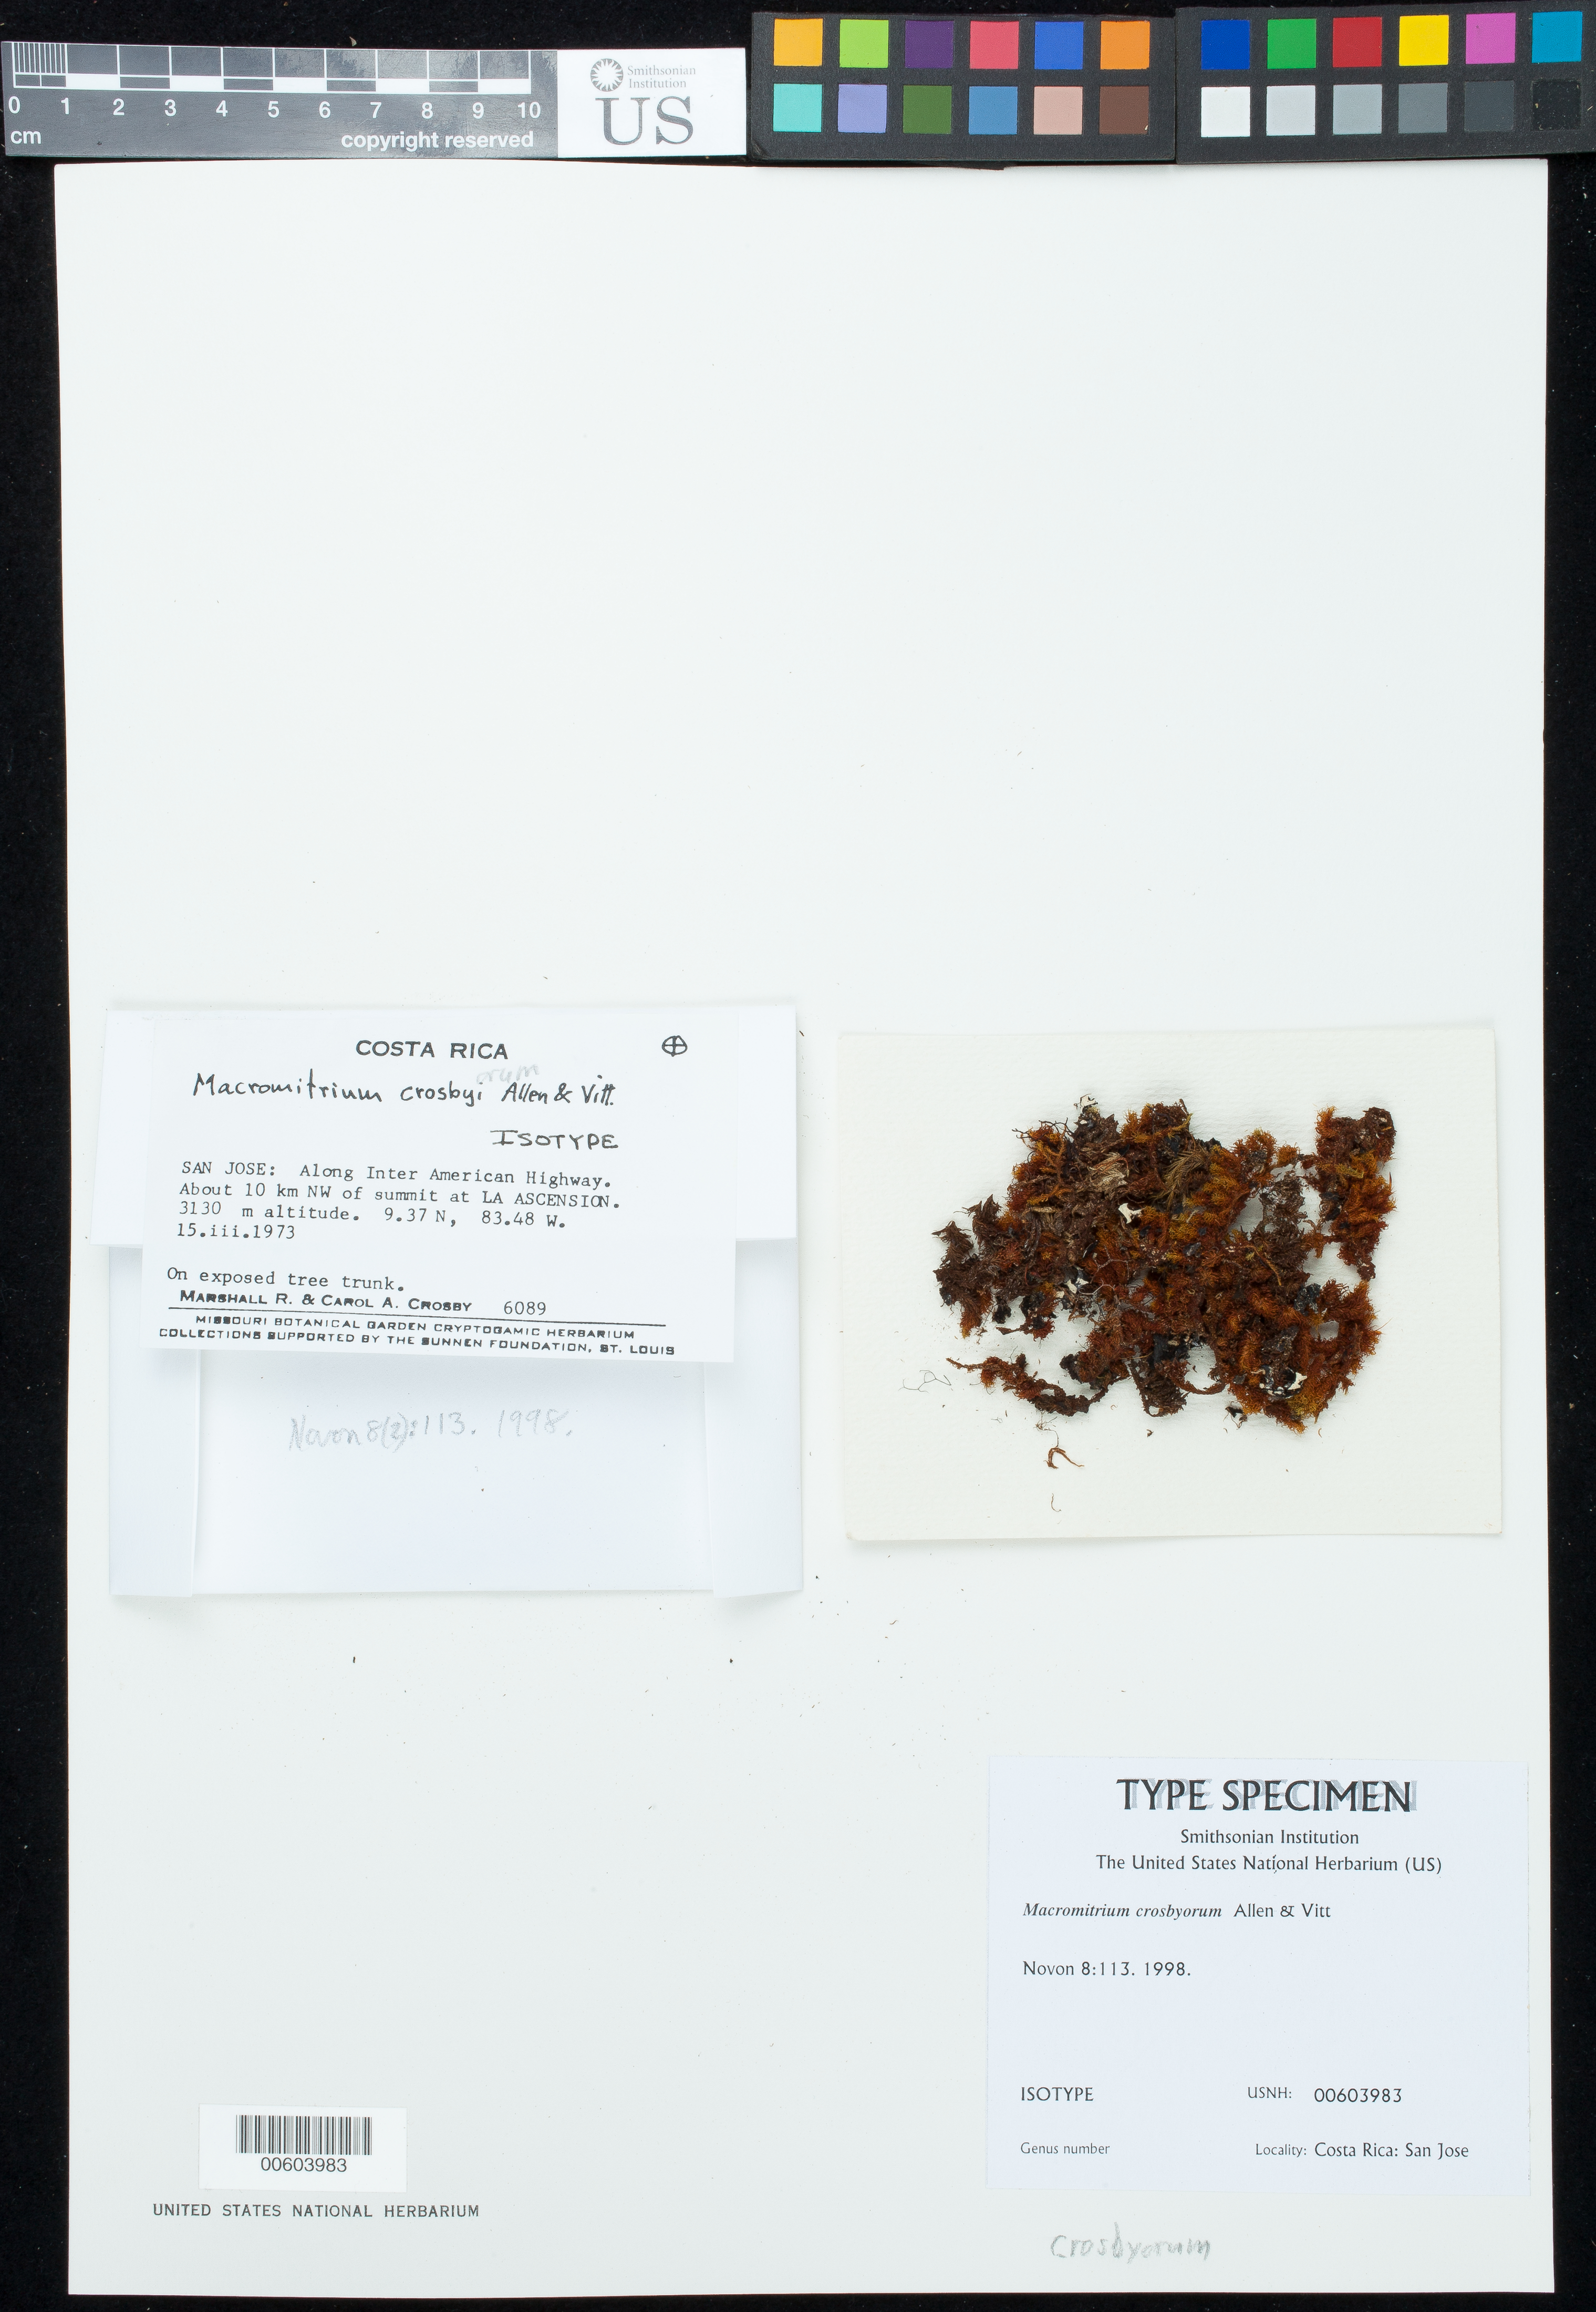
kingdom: Plantae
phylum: Bryophyta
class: Bryopsida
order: Orthotrichales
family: Orthotrichaceae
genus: Macromitrium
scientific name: Macromitrium crosbyorum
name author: B.H. Allen & Vitt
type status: Isotype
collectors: M. R. Crosby & C. A. Crosby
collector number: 6089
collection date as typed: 15 Mar 1973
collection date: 1973-03-15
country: Costa Rica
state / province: San José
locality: Along Inter-American Highway, ca. 10 mi NW of summit at La Ascension.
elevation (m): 3130